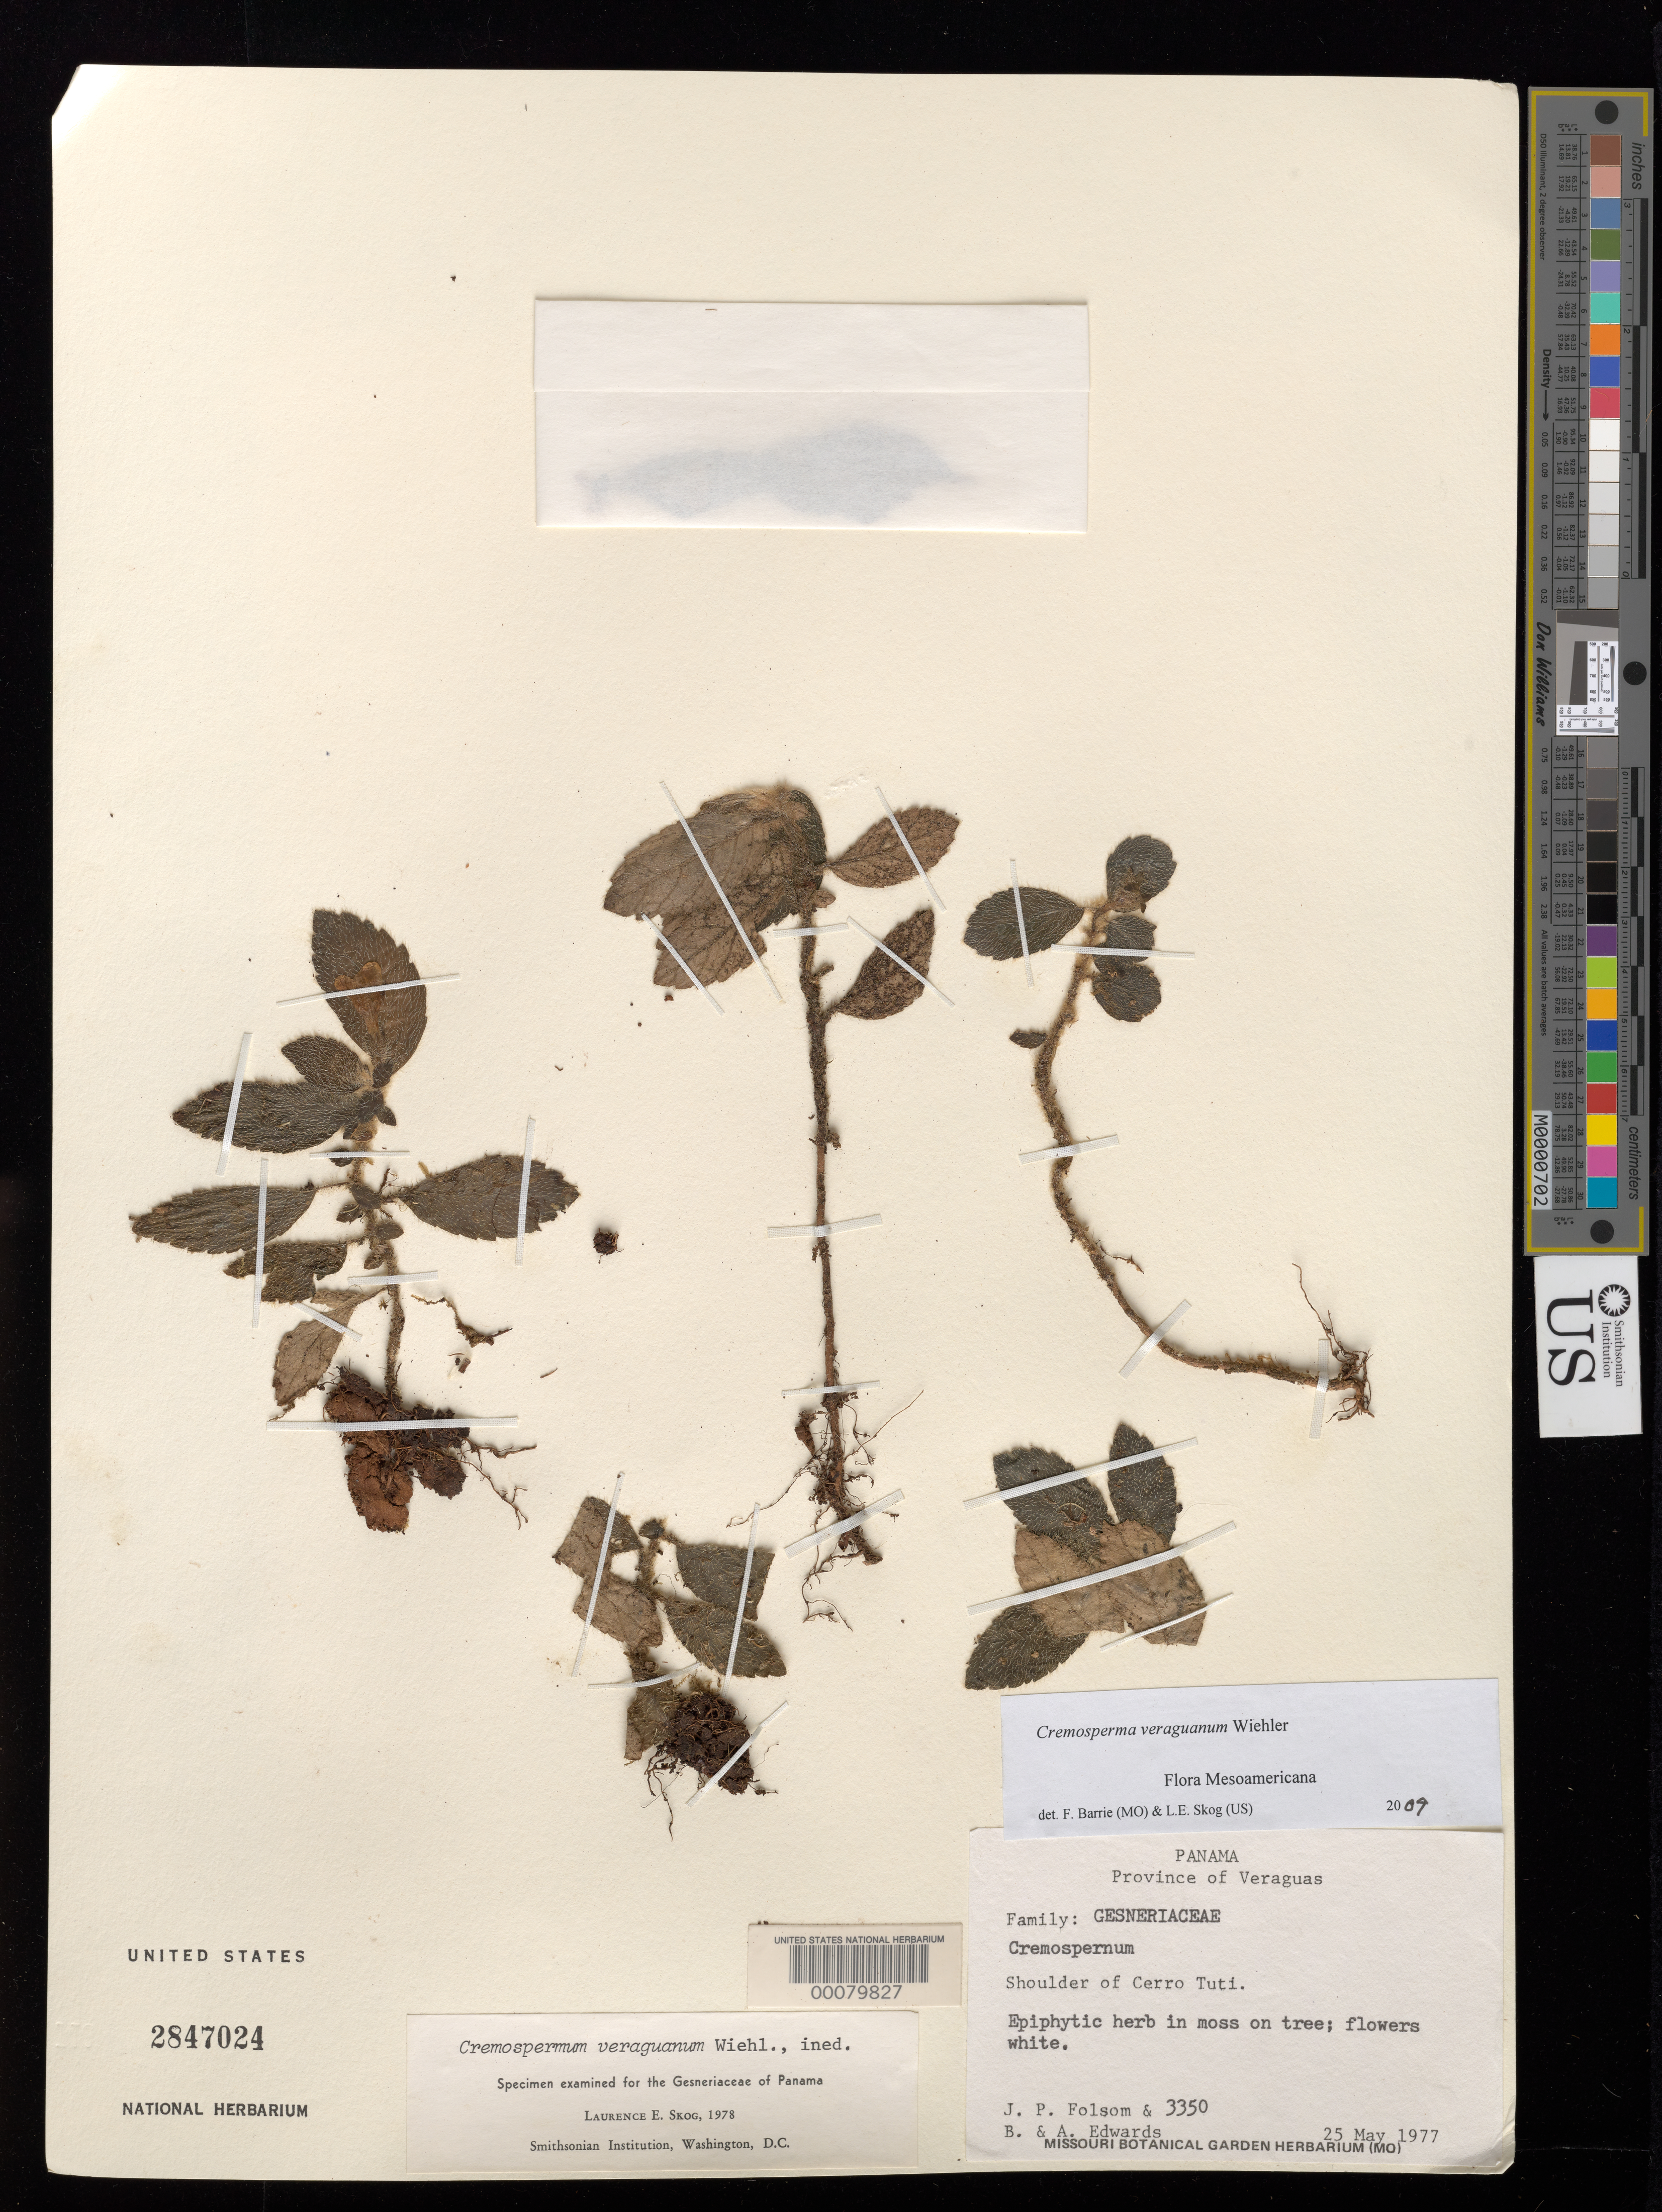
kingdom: Plantae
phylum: Tracheophyta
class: Magnoliopsida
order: Lamiales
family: Gesneriaceae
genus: Cremosperma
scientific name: Cremosperma veraguanum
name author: Wiehler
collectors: J. P. Folsom, B. Edwards & A. Edwards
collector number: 3350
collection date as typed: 25 May 1977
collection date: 1977-05-25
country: Panama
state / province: Veraguas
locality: Shoulder of Cerro Tuti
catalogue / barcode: US 2847024